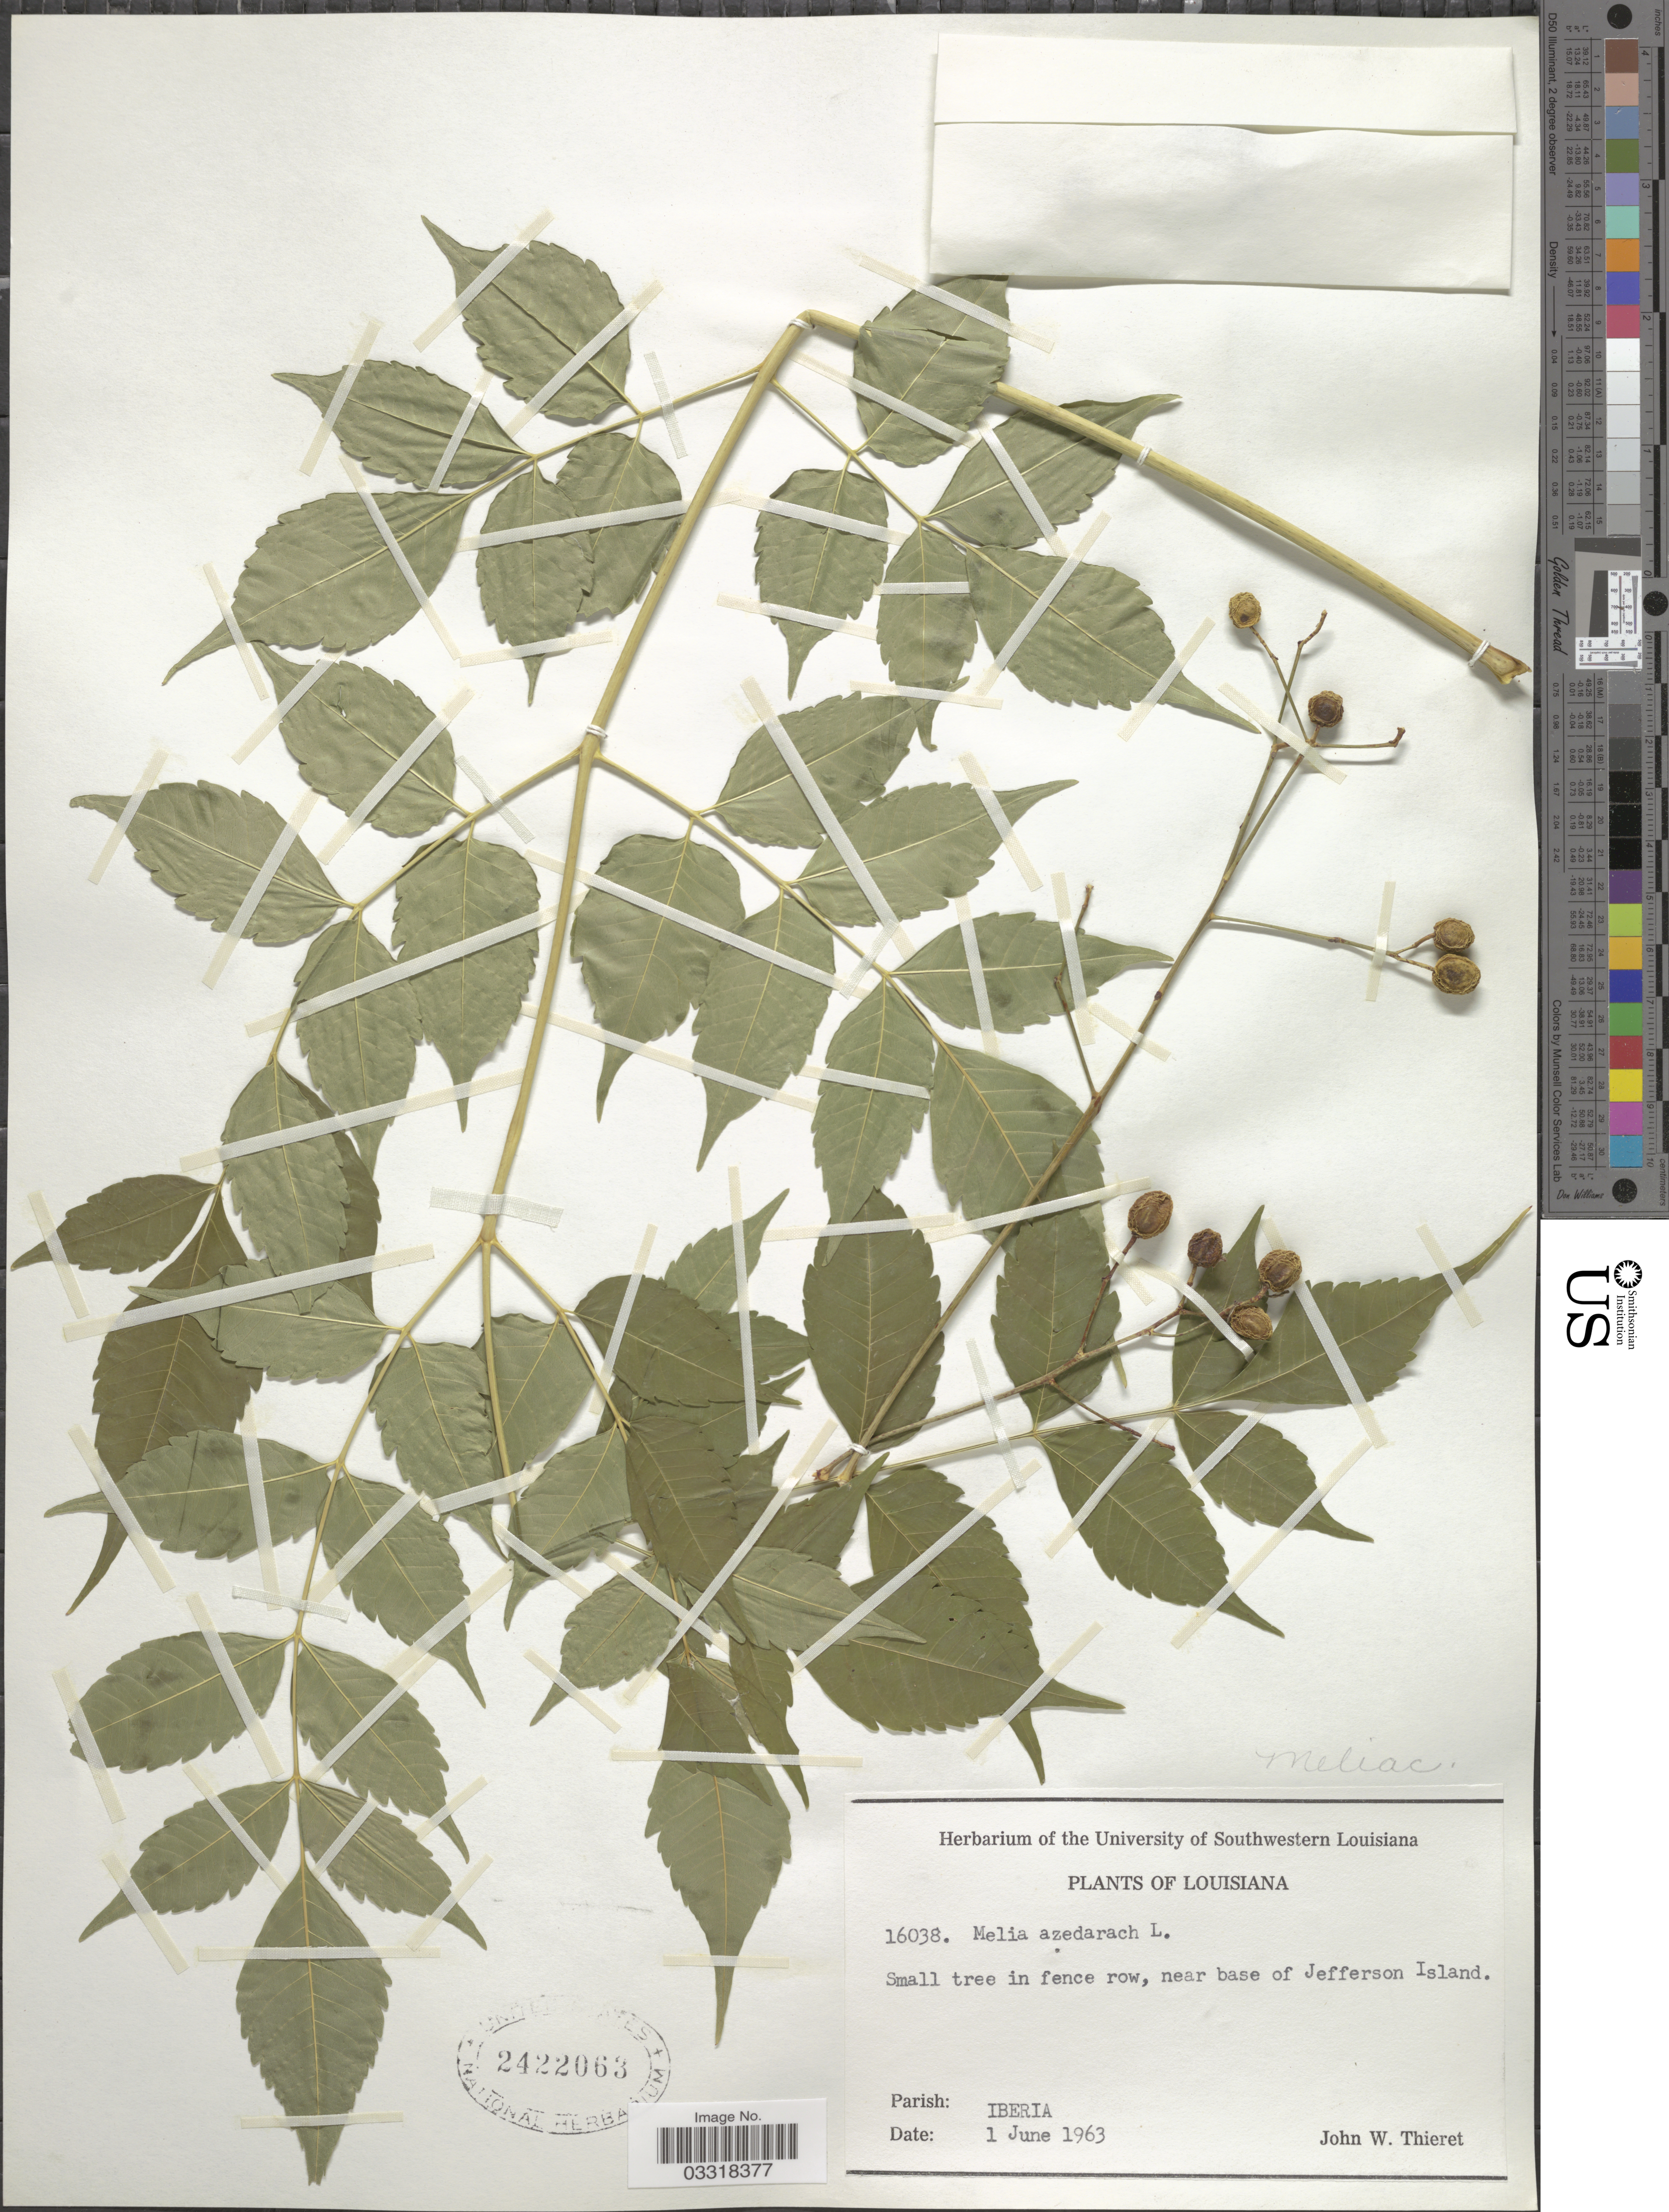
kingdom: Plantae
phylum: Tracheophyta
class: Magnoliopsida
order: Sapindales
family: Meliaceae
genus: Melia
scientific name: Melia azedarach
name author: L.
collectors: J. W. Thieret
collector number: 16038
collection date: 1963-06-01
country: United States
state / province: Louisiana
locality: Near base of Jefferson Island. Parish: Iberia.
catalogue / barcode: US 2422063